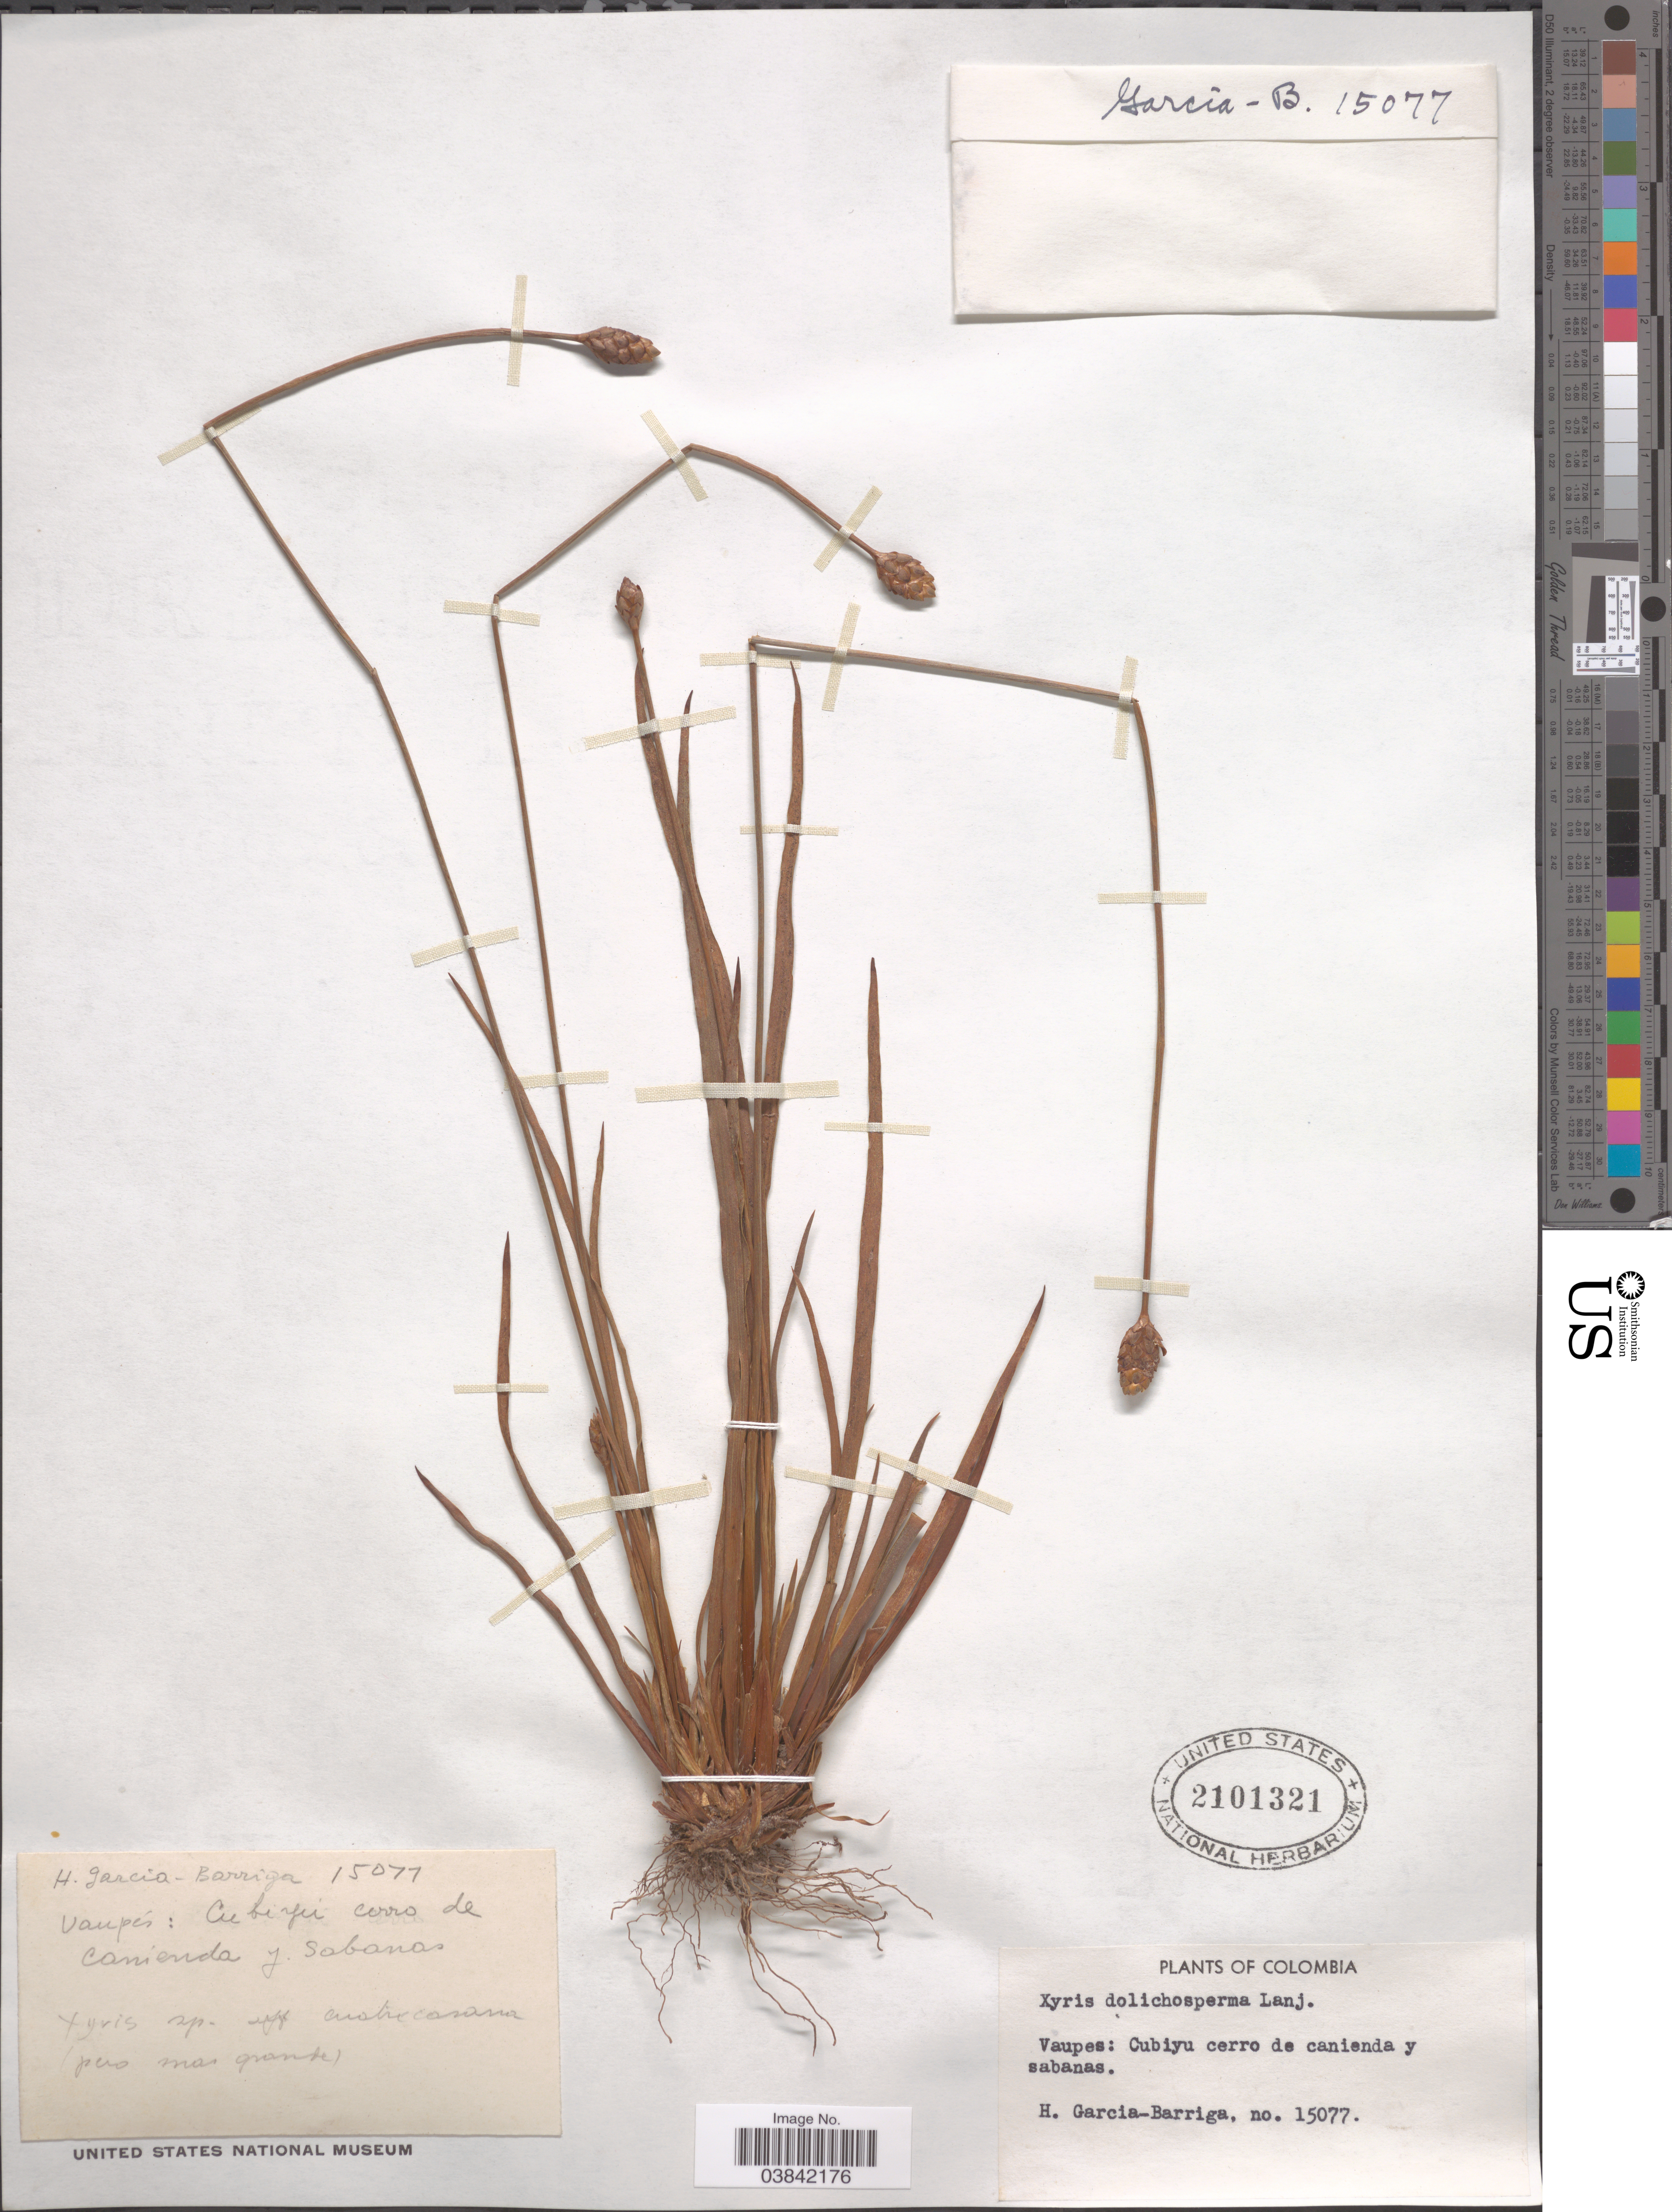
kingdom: Plantae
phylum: Tracheophyta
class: Liliopsida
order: Poales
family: Xyridaceae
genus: Xyris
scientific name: Xyris dolichosperma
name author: Lanj.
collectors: H. García Barriga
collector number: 15077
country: Colombia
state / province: Vaupés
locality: Cubiyu cerro de canienda y sabanas.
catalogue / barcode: US 2101321